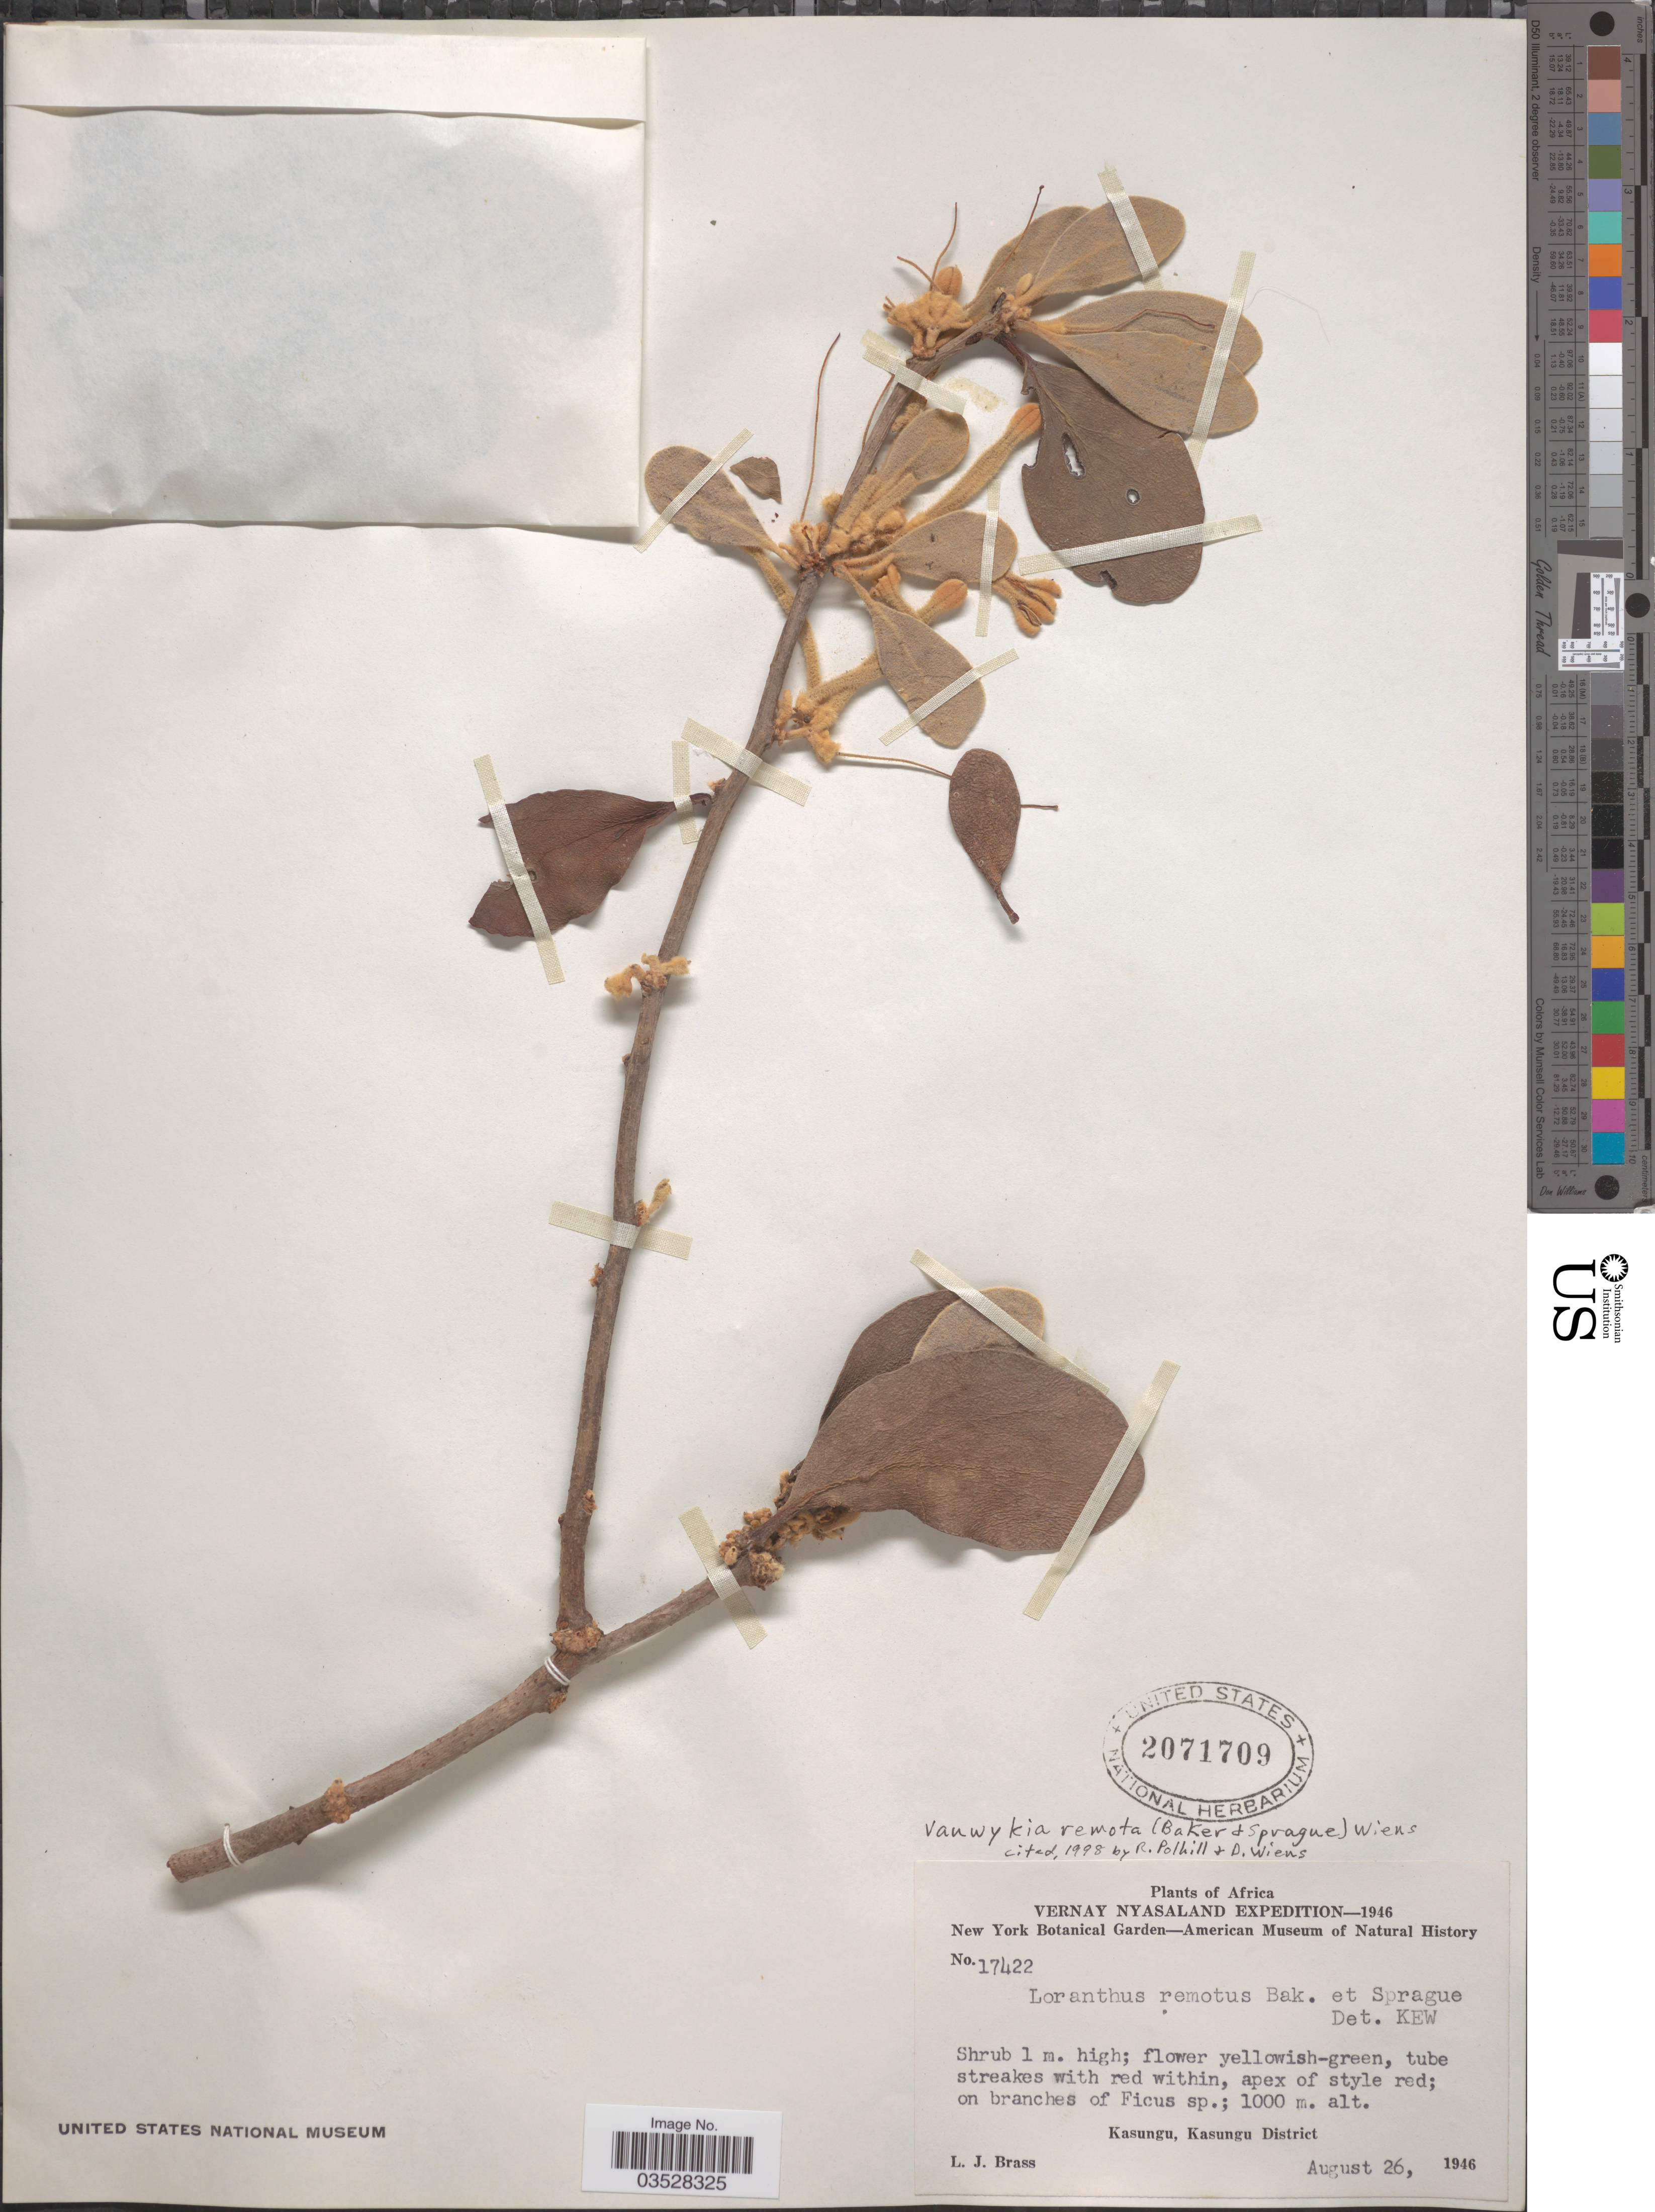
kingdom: Plantae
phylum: Tracheophyta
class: Magnoliopsida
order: Santalales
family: Loranthaceae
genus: Vanwykia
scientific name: Vanwykia remota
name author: (Baker & Sprague) Wiens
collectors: L. J. Brass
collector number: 17422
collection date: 1946-08-26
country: Malawi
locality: Vernay Nyasaland. Kasungu, Kasungu District.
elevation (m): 1000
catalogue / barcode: US 2071709